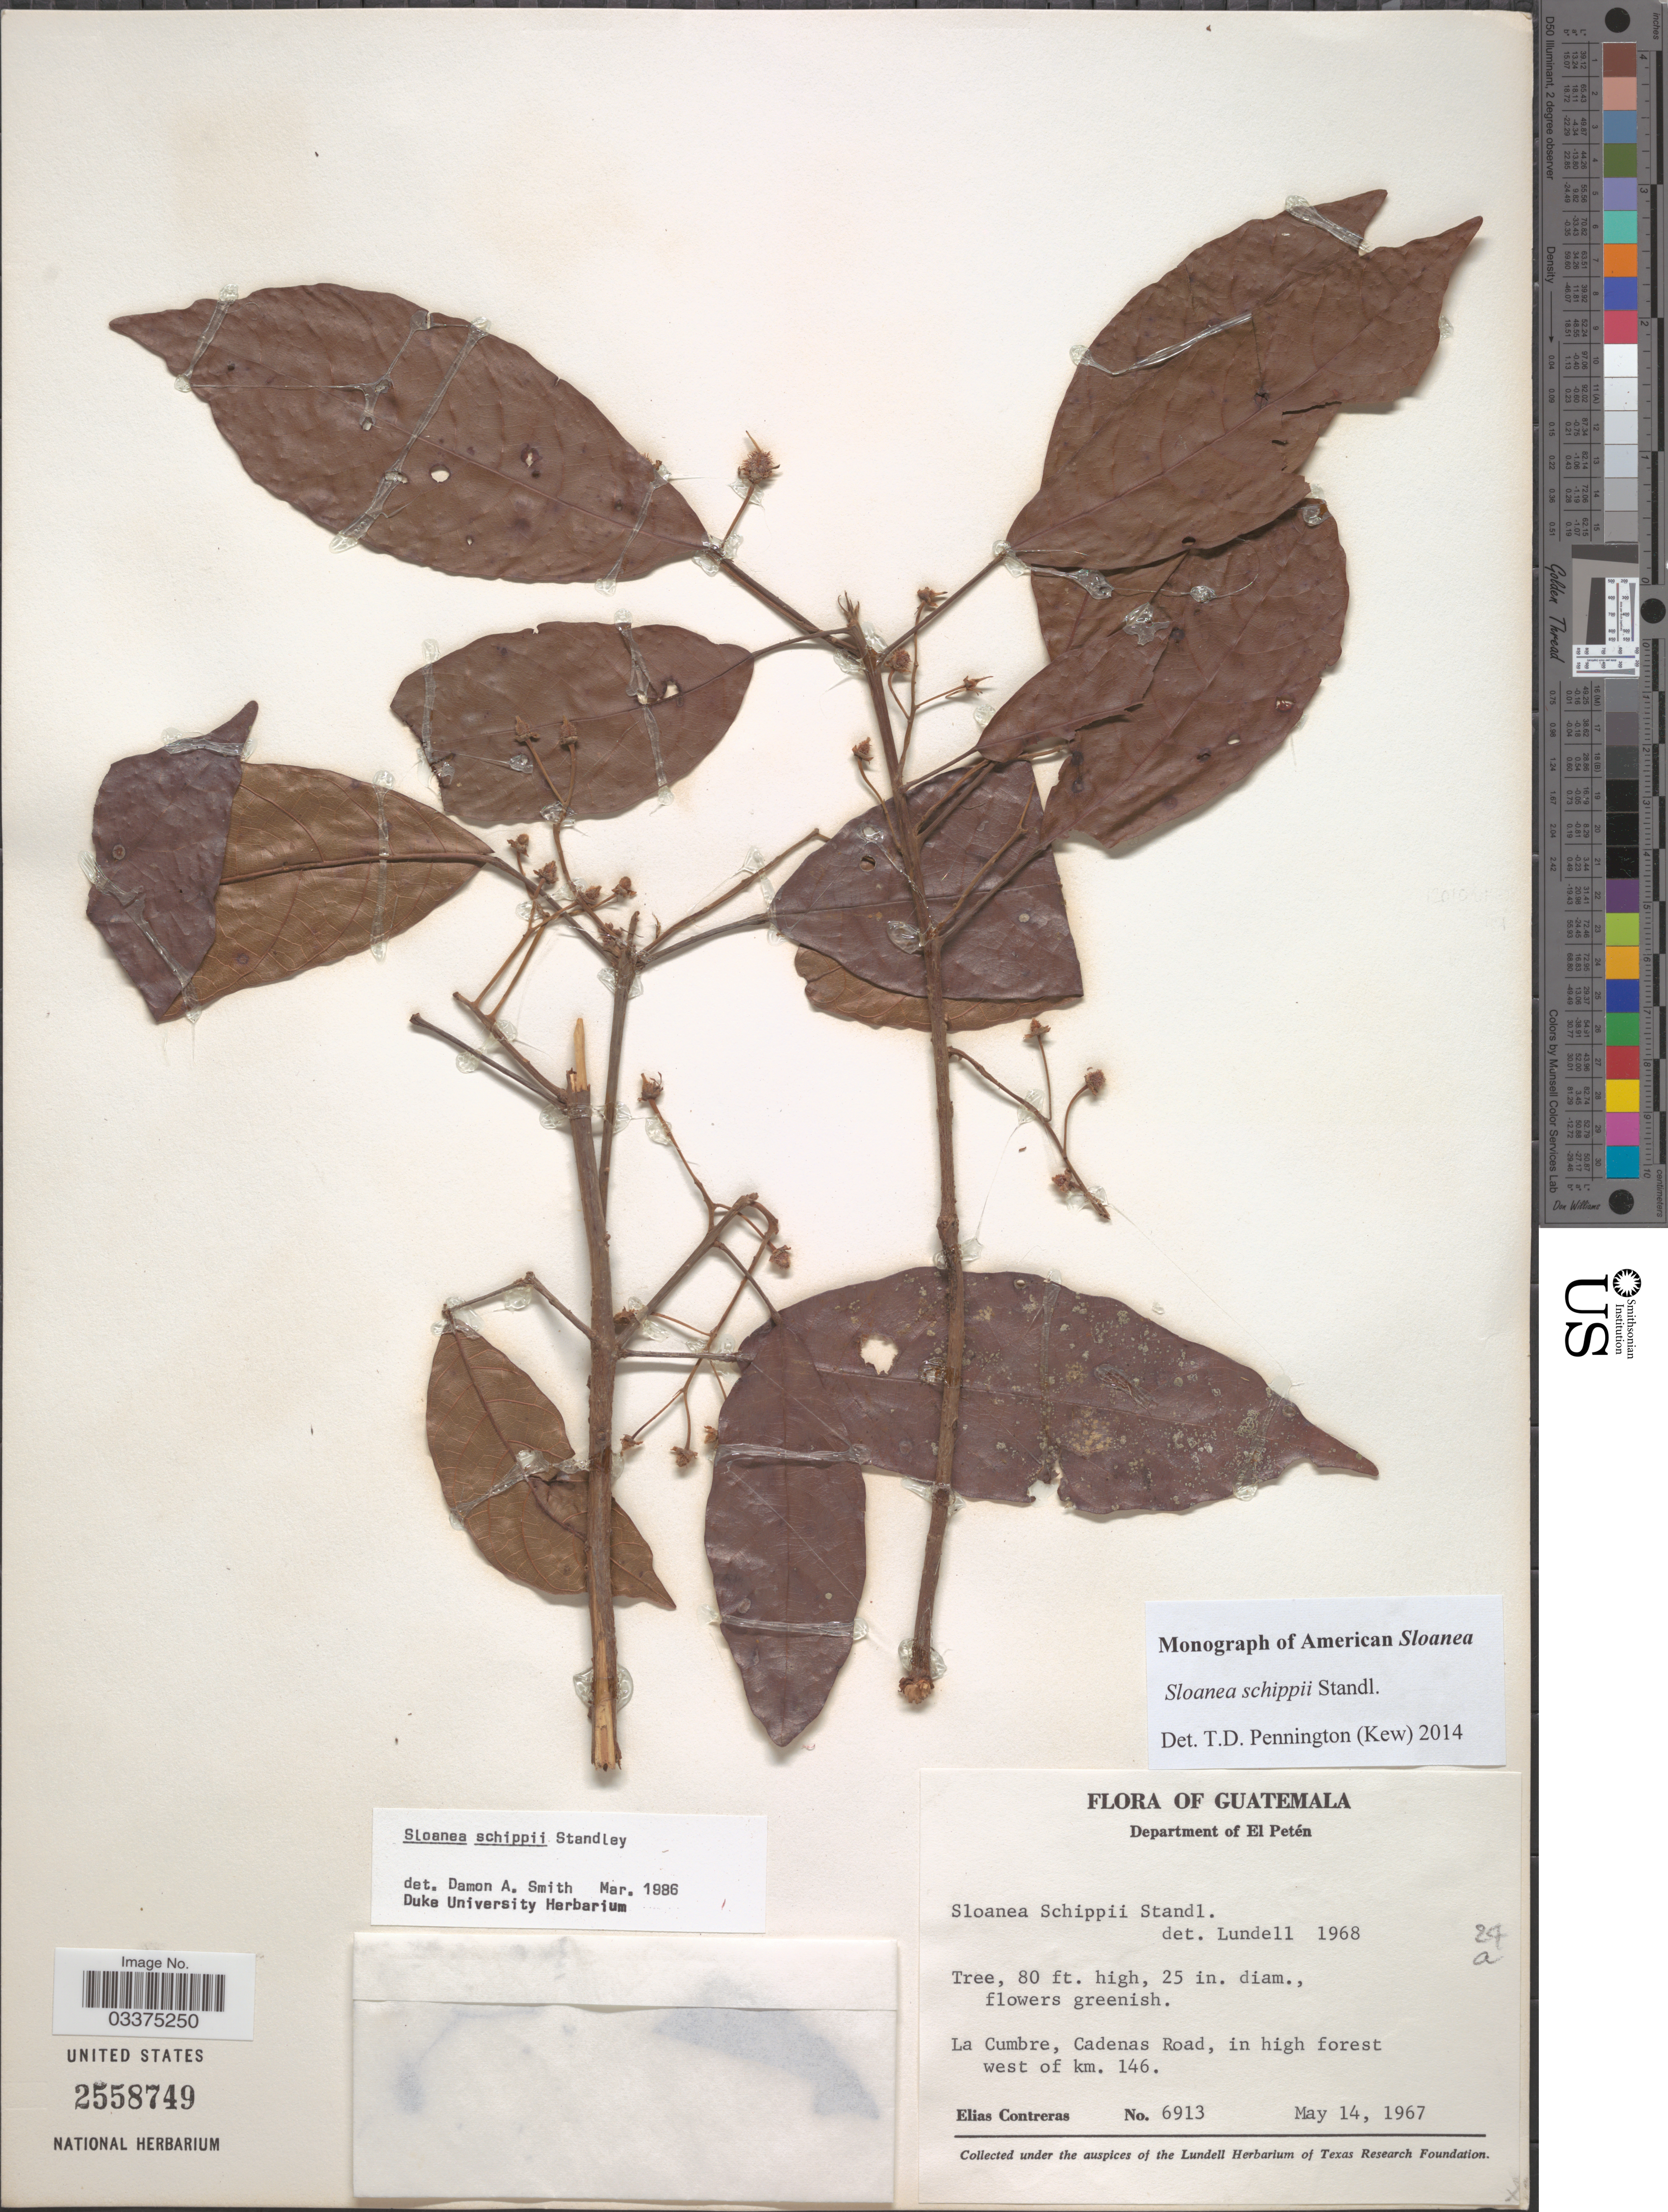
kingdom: Plantae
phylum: Tracheophyta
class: Magnoliopsida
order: Oxalidales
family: Elaeocarpaceae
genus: Sloanea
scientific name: Sloanea schippii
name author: Standl.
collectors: E. Contreras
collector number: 6913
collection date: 1967-05-14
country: Guatemala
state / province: El Petén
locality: Department of El Petén. La Cumbre, Cadenas Road, in high forest, west of km. 146.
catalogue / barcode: US 2558749